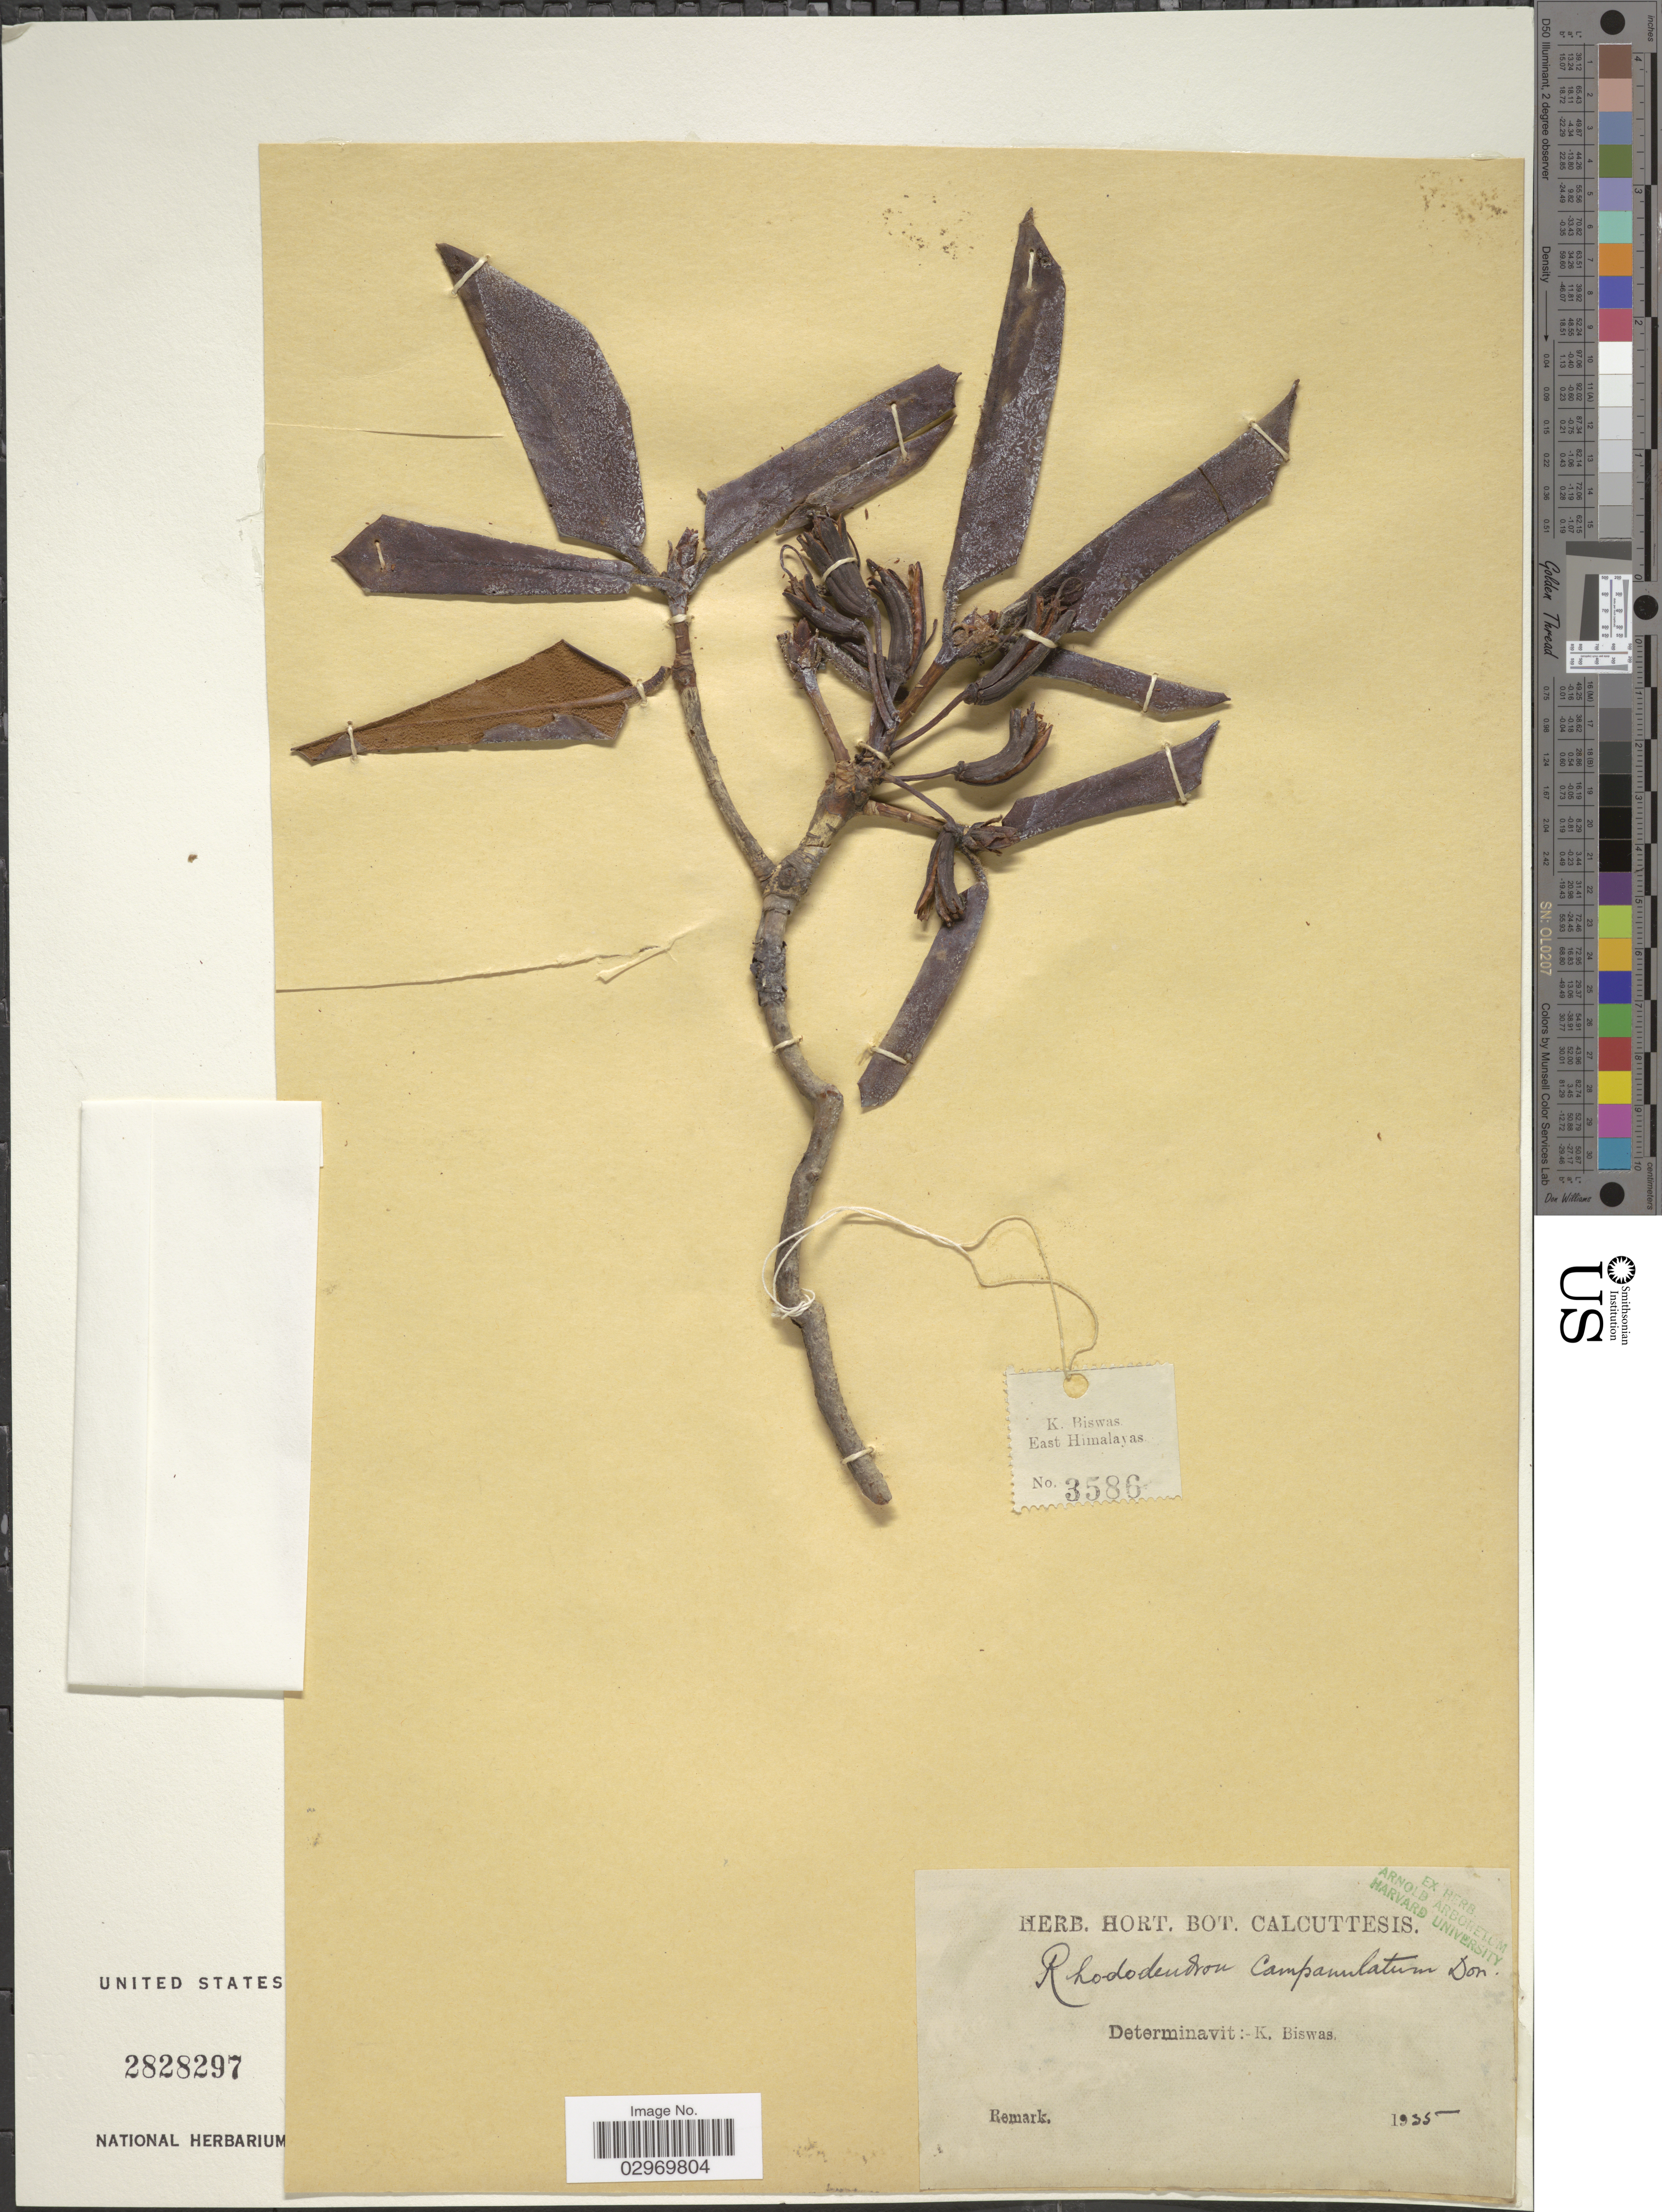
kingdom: Plantae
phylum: Tracheophyta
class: Magnoliopsida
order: Ericales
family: Ericaceae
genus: Rhododendron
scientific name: Rhododendron campanulatum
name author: D. Don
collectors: K. Biswas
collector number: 3586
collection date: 1935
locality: East Himalayas.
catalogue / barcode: US 2828297